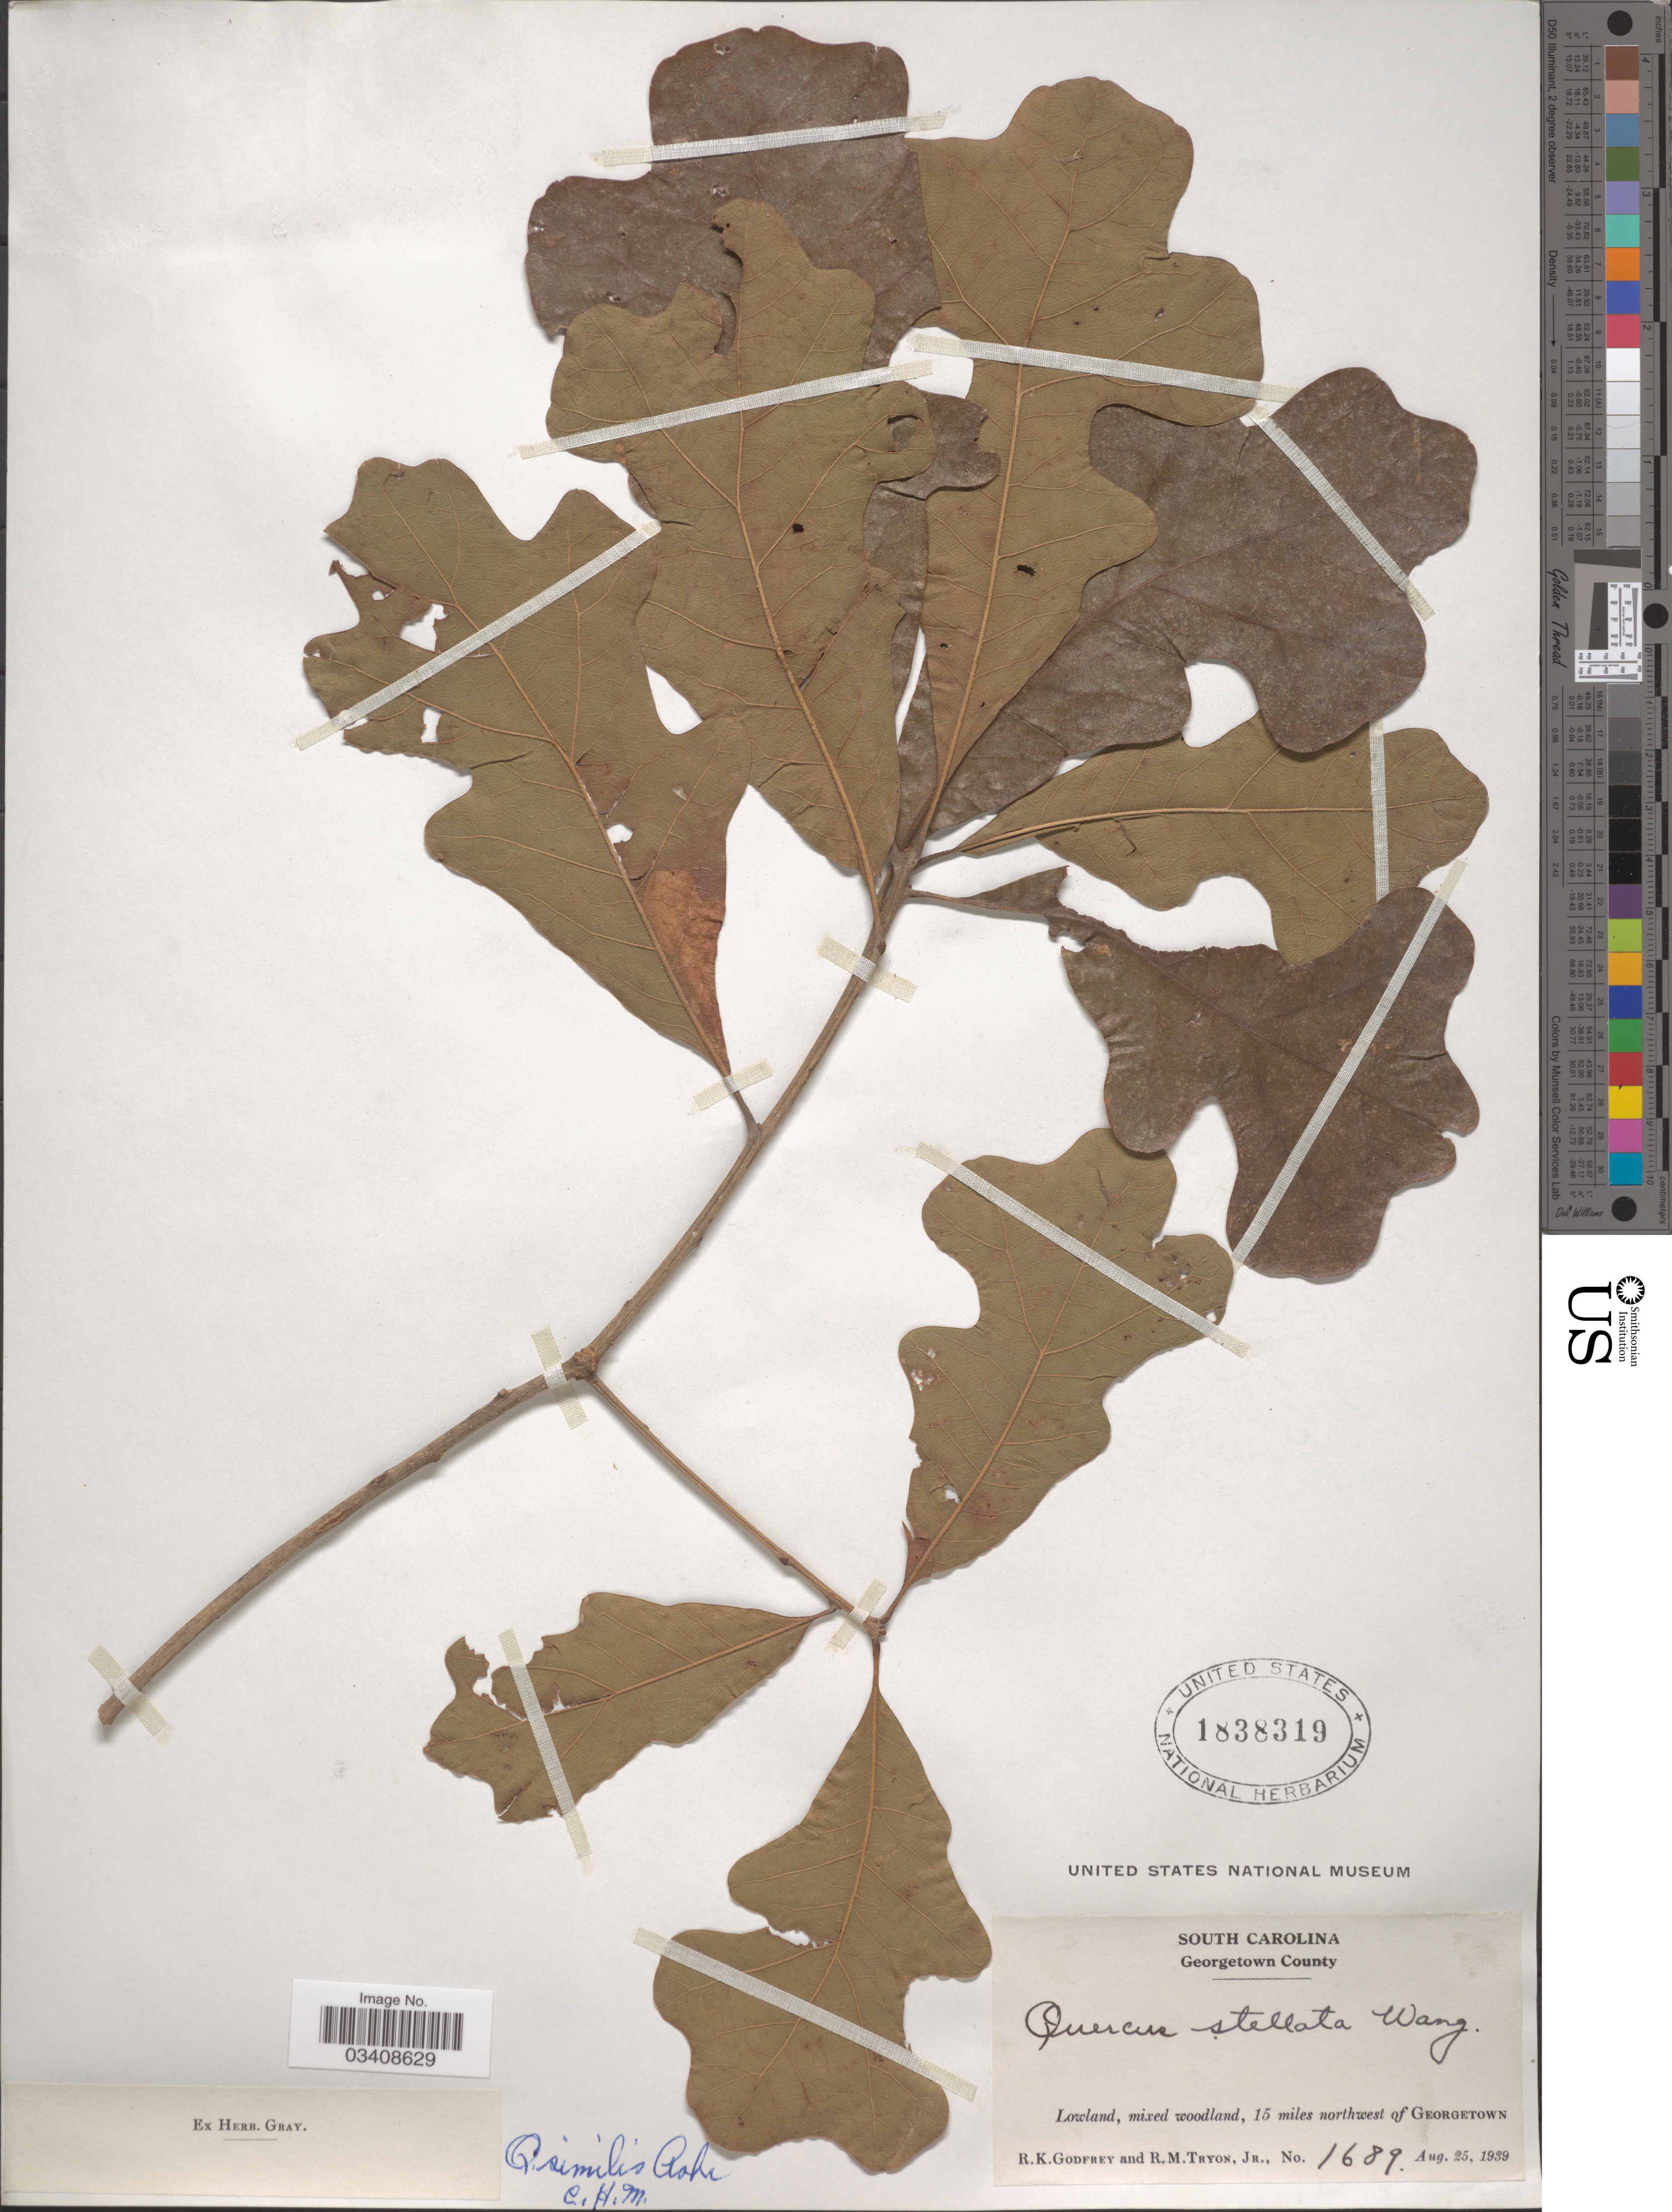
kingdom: Plantae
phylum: Tracheophyta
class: Magnoliopsida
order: Fagales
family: Fagaceae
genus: Quercus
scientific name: Quercus similis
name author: Ashe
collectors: R. K. Godfrey & R. Tryon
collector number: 1689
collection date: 1939-08-25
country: United States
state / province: South Carolina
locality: Georgetown County. 15 miles northwest of Georgetown.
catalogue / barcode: US 1838319